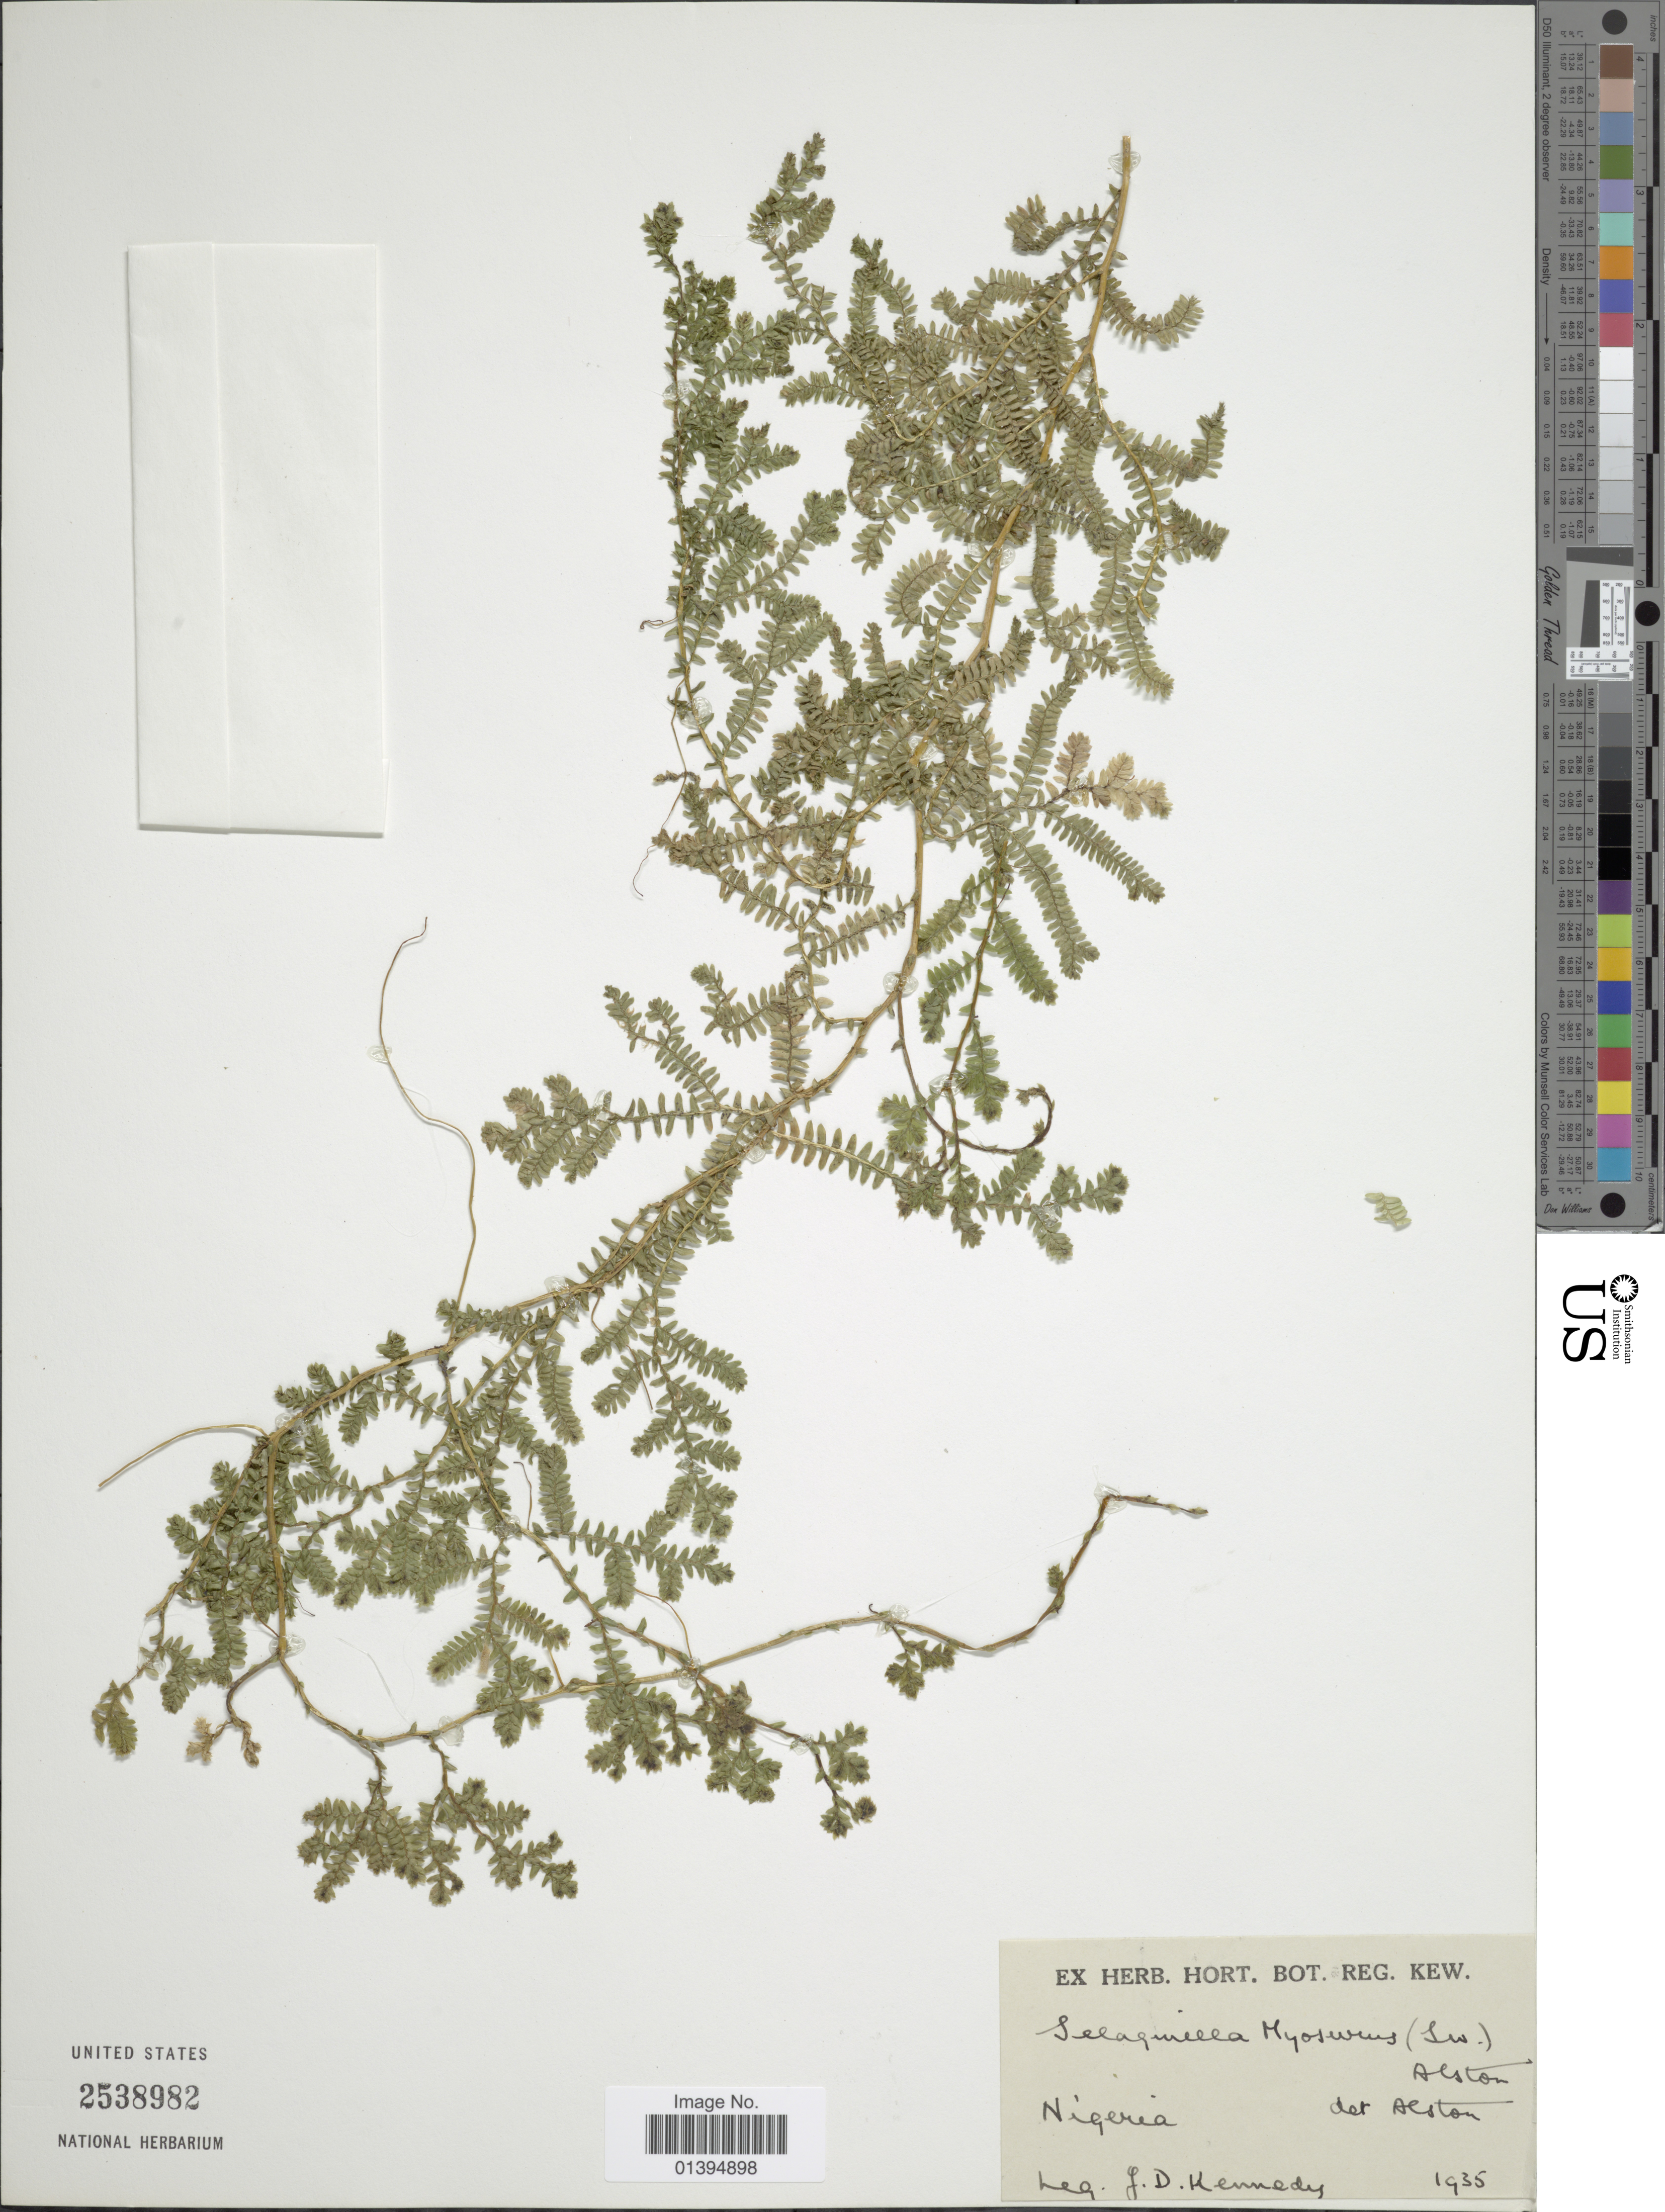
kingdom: Plantae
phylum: Tracheophyta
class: Lycopodiopsida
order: Selaginellales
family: Selaginellaceae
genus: Selaginella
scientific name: Selaginella myosurus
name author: (Sw.) Alston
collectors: J. D. Kennedy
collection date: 1935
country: Nigeria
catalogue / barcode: US 2538982